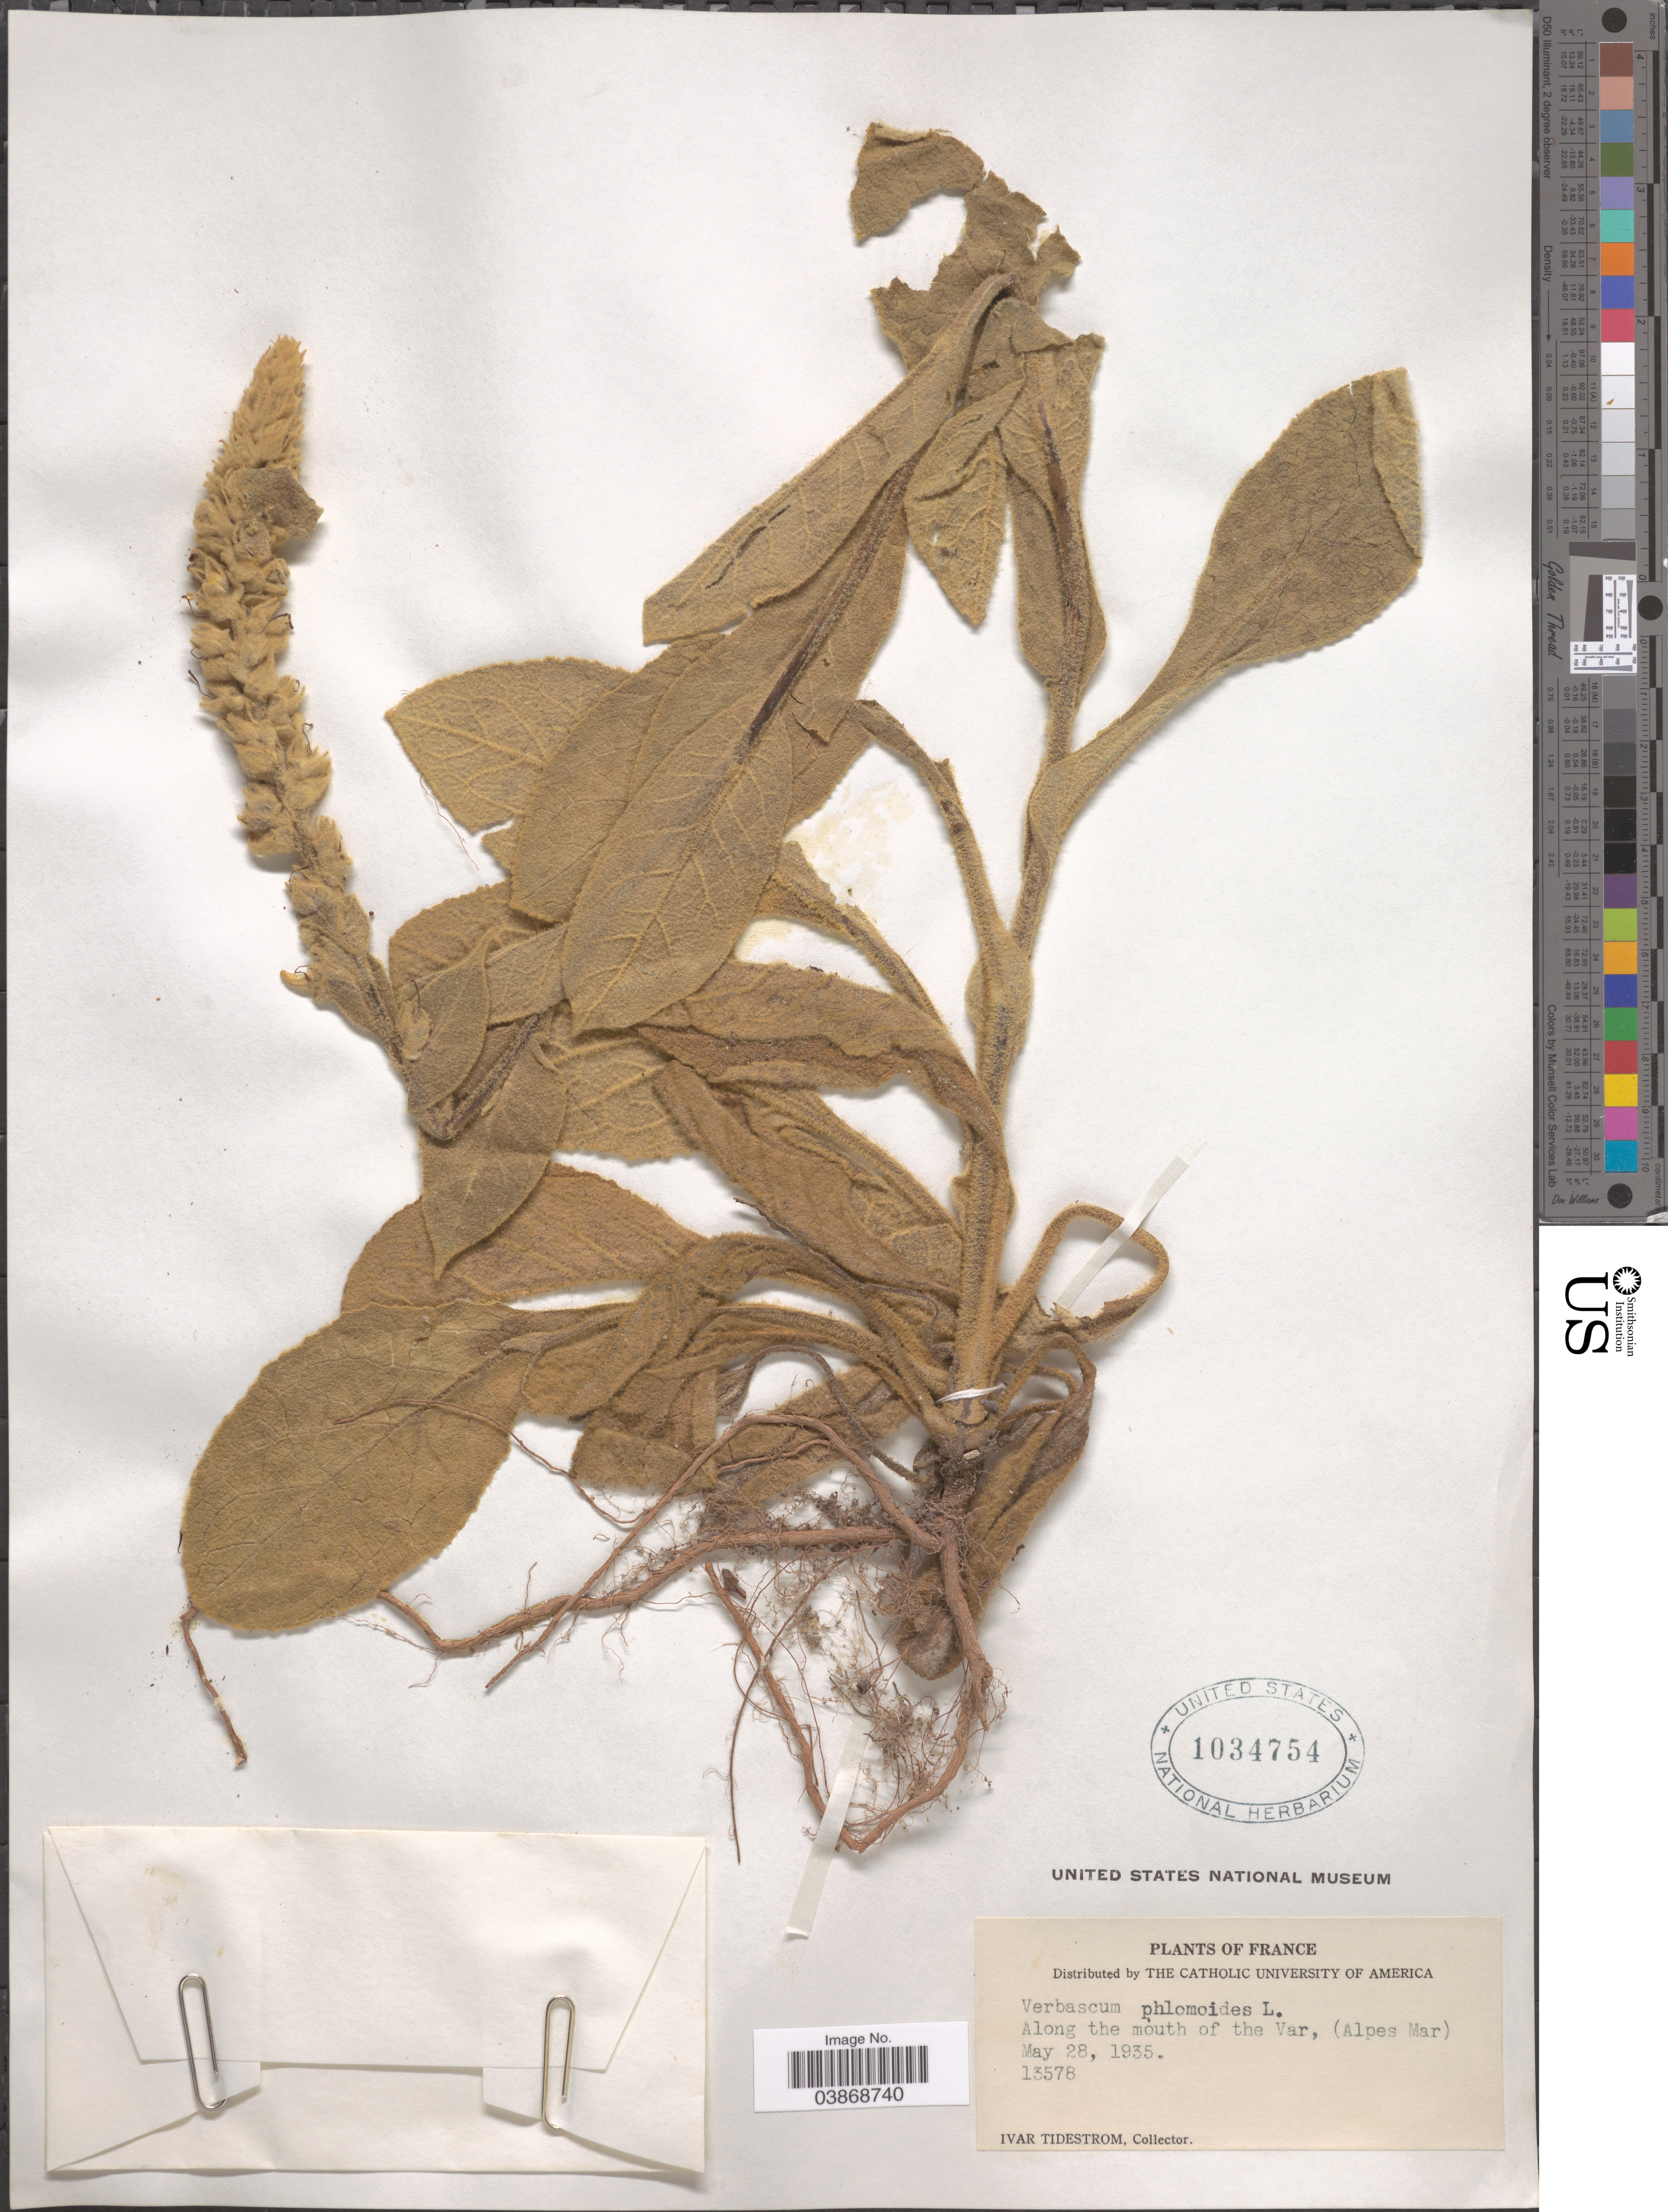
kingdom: Plantae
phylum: Tracheophyta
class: Magnoliopsida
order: Lamiales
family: Scrophulariaceae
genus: Verbascum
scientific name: Verbascum phlomoides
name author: L.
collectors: I. F. Tidestrom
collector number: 13578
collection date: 1935-05-28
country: France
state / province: Provence-Alpes-Côte d'Azur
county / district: Alpes-Maritimes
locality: Along the mouth of the Var, (Alpes Mar).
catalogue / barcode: US 1034754